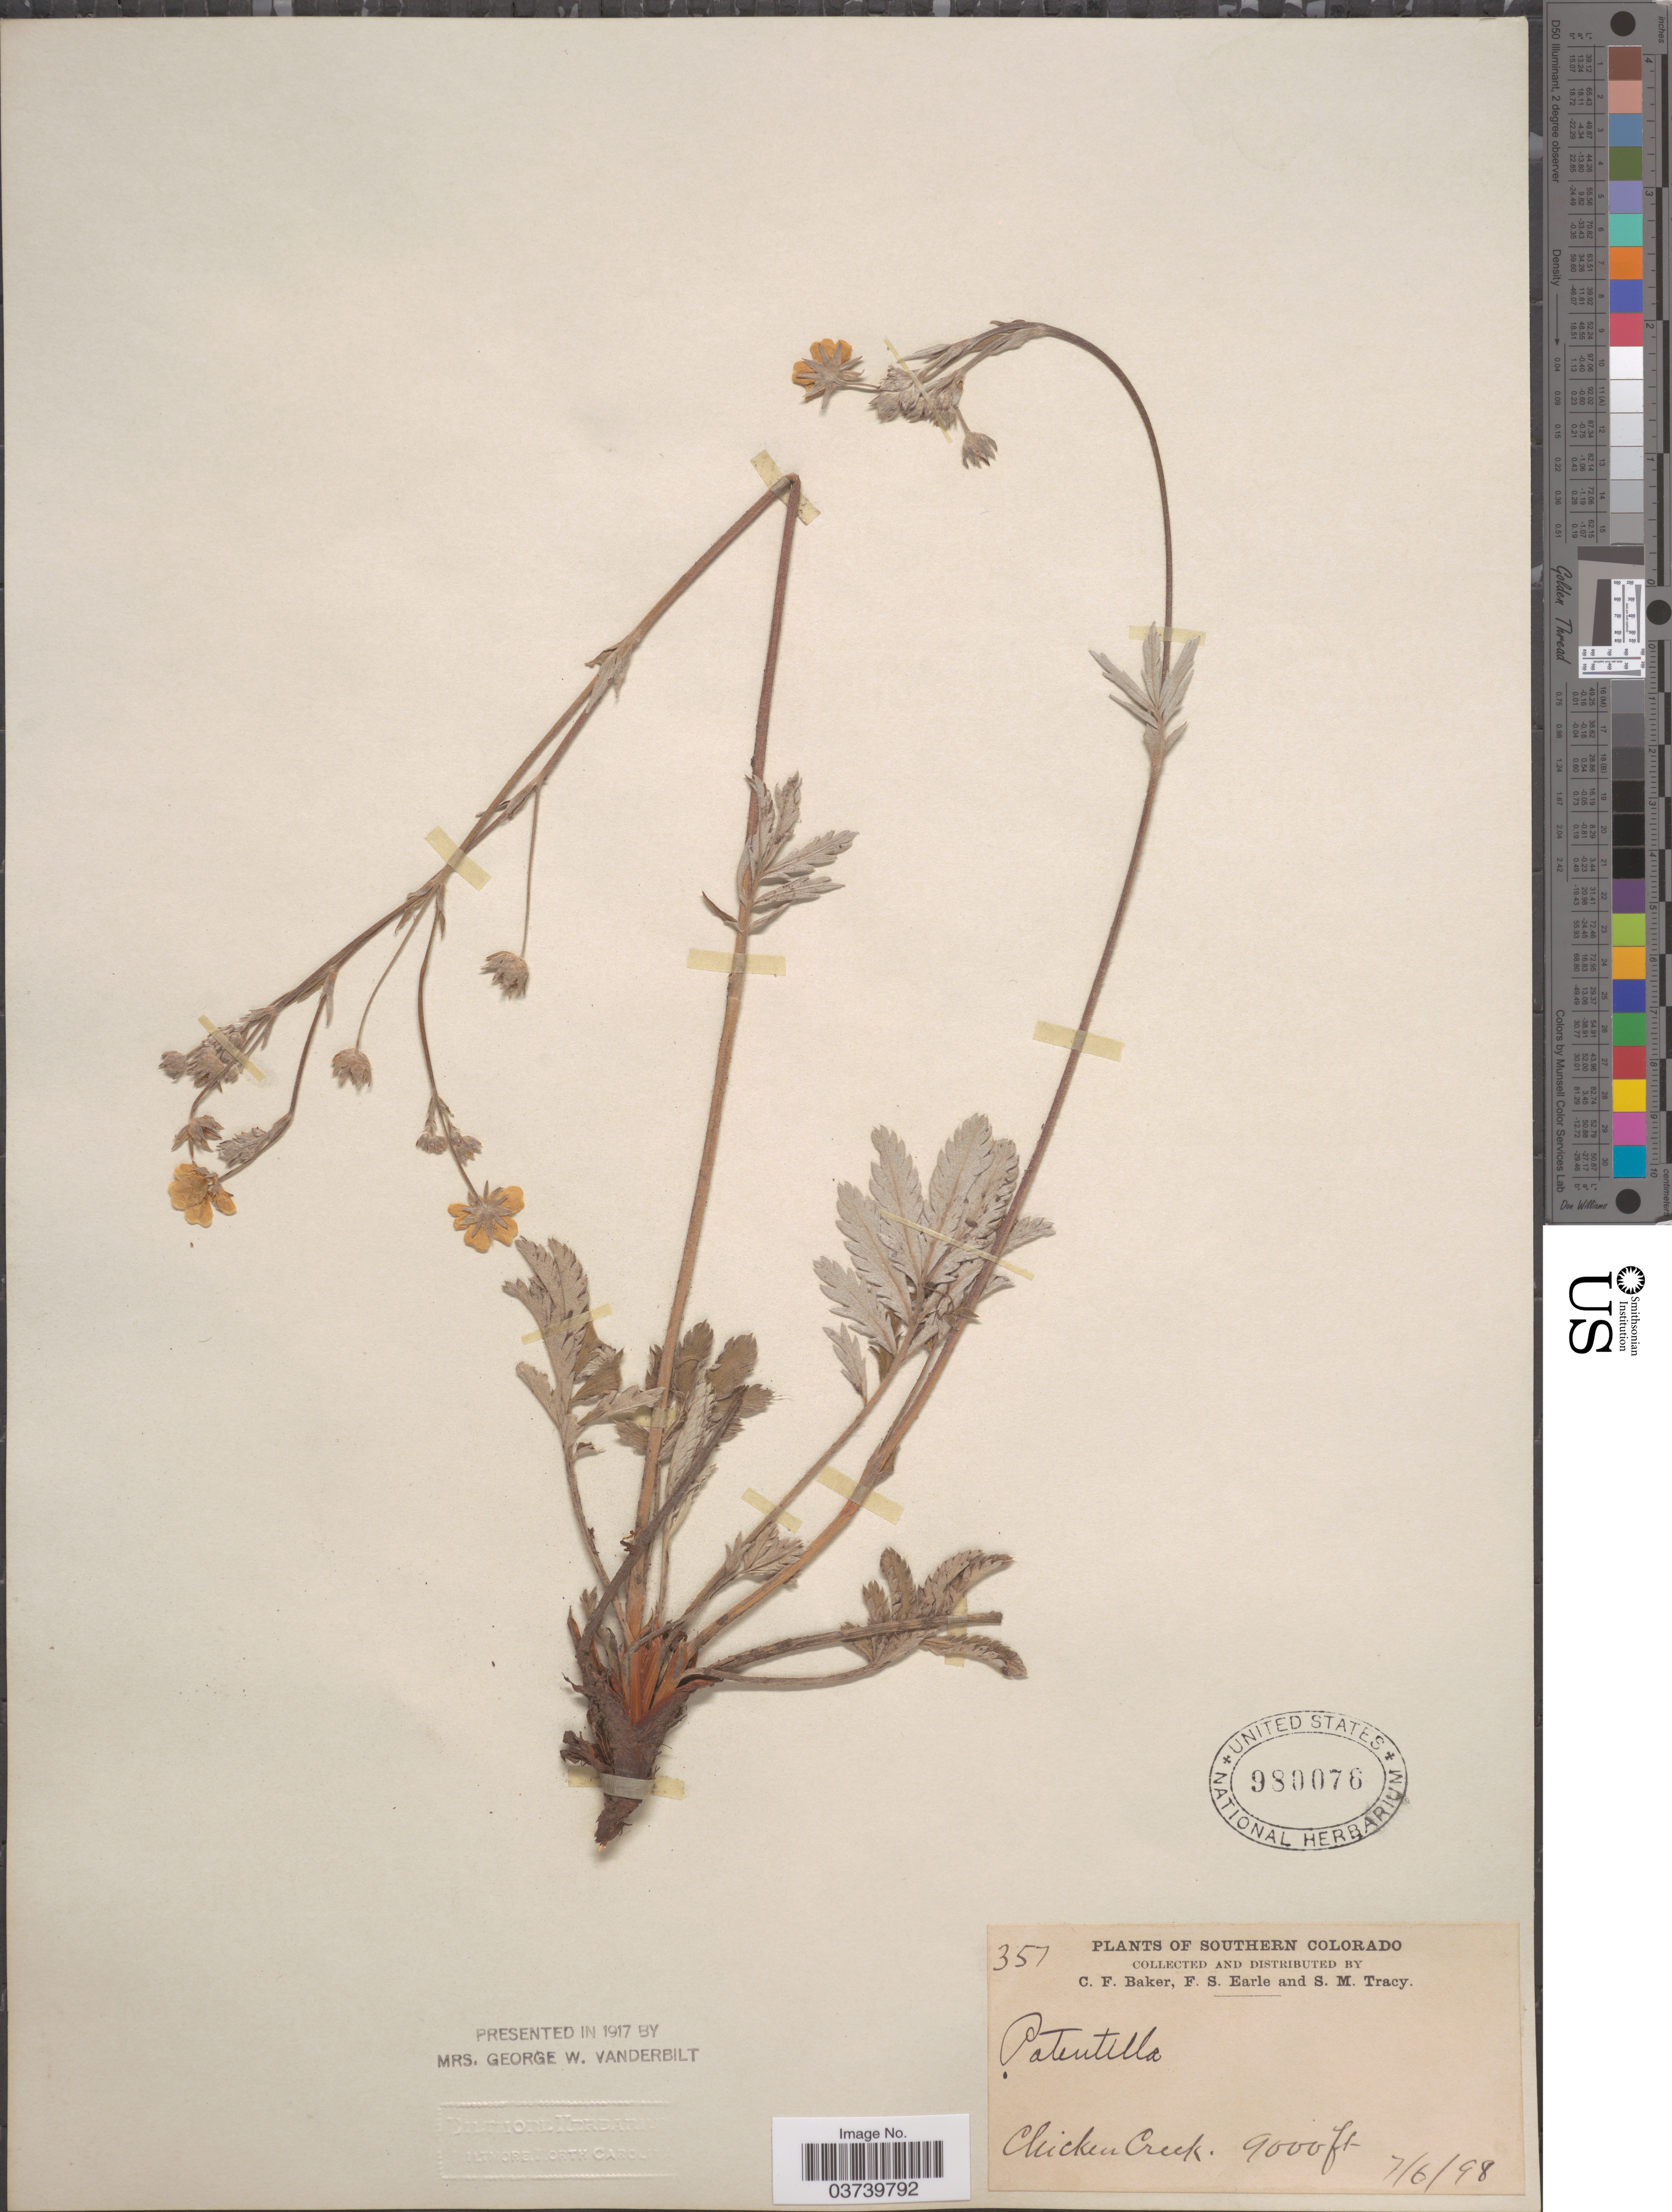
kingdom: Plantae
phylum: Tracheophyta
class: Magnoliopsida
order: Rosales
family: Rosaceae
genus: Potentilla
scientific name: Potentilla hippiana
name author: Lehm.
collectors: C. F. Baker, F. S. Earle & S. M. Tracy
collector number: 357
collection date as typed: Transcribed d/m/y: 6/7/98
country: United States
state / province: Colorado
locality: Southern Colorado. Chicken Creek.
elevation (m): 2743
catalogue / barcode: US 980076